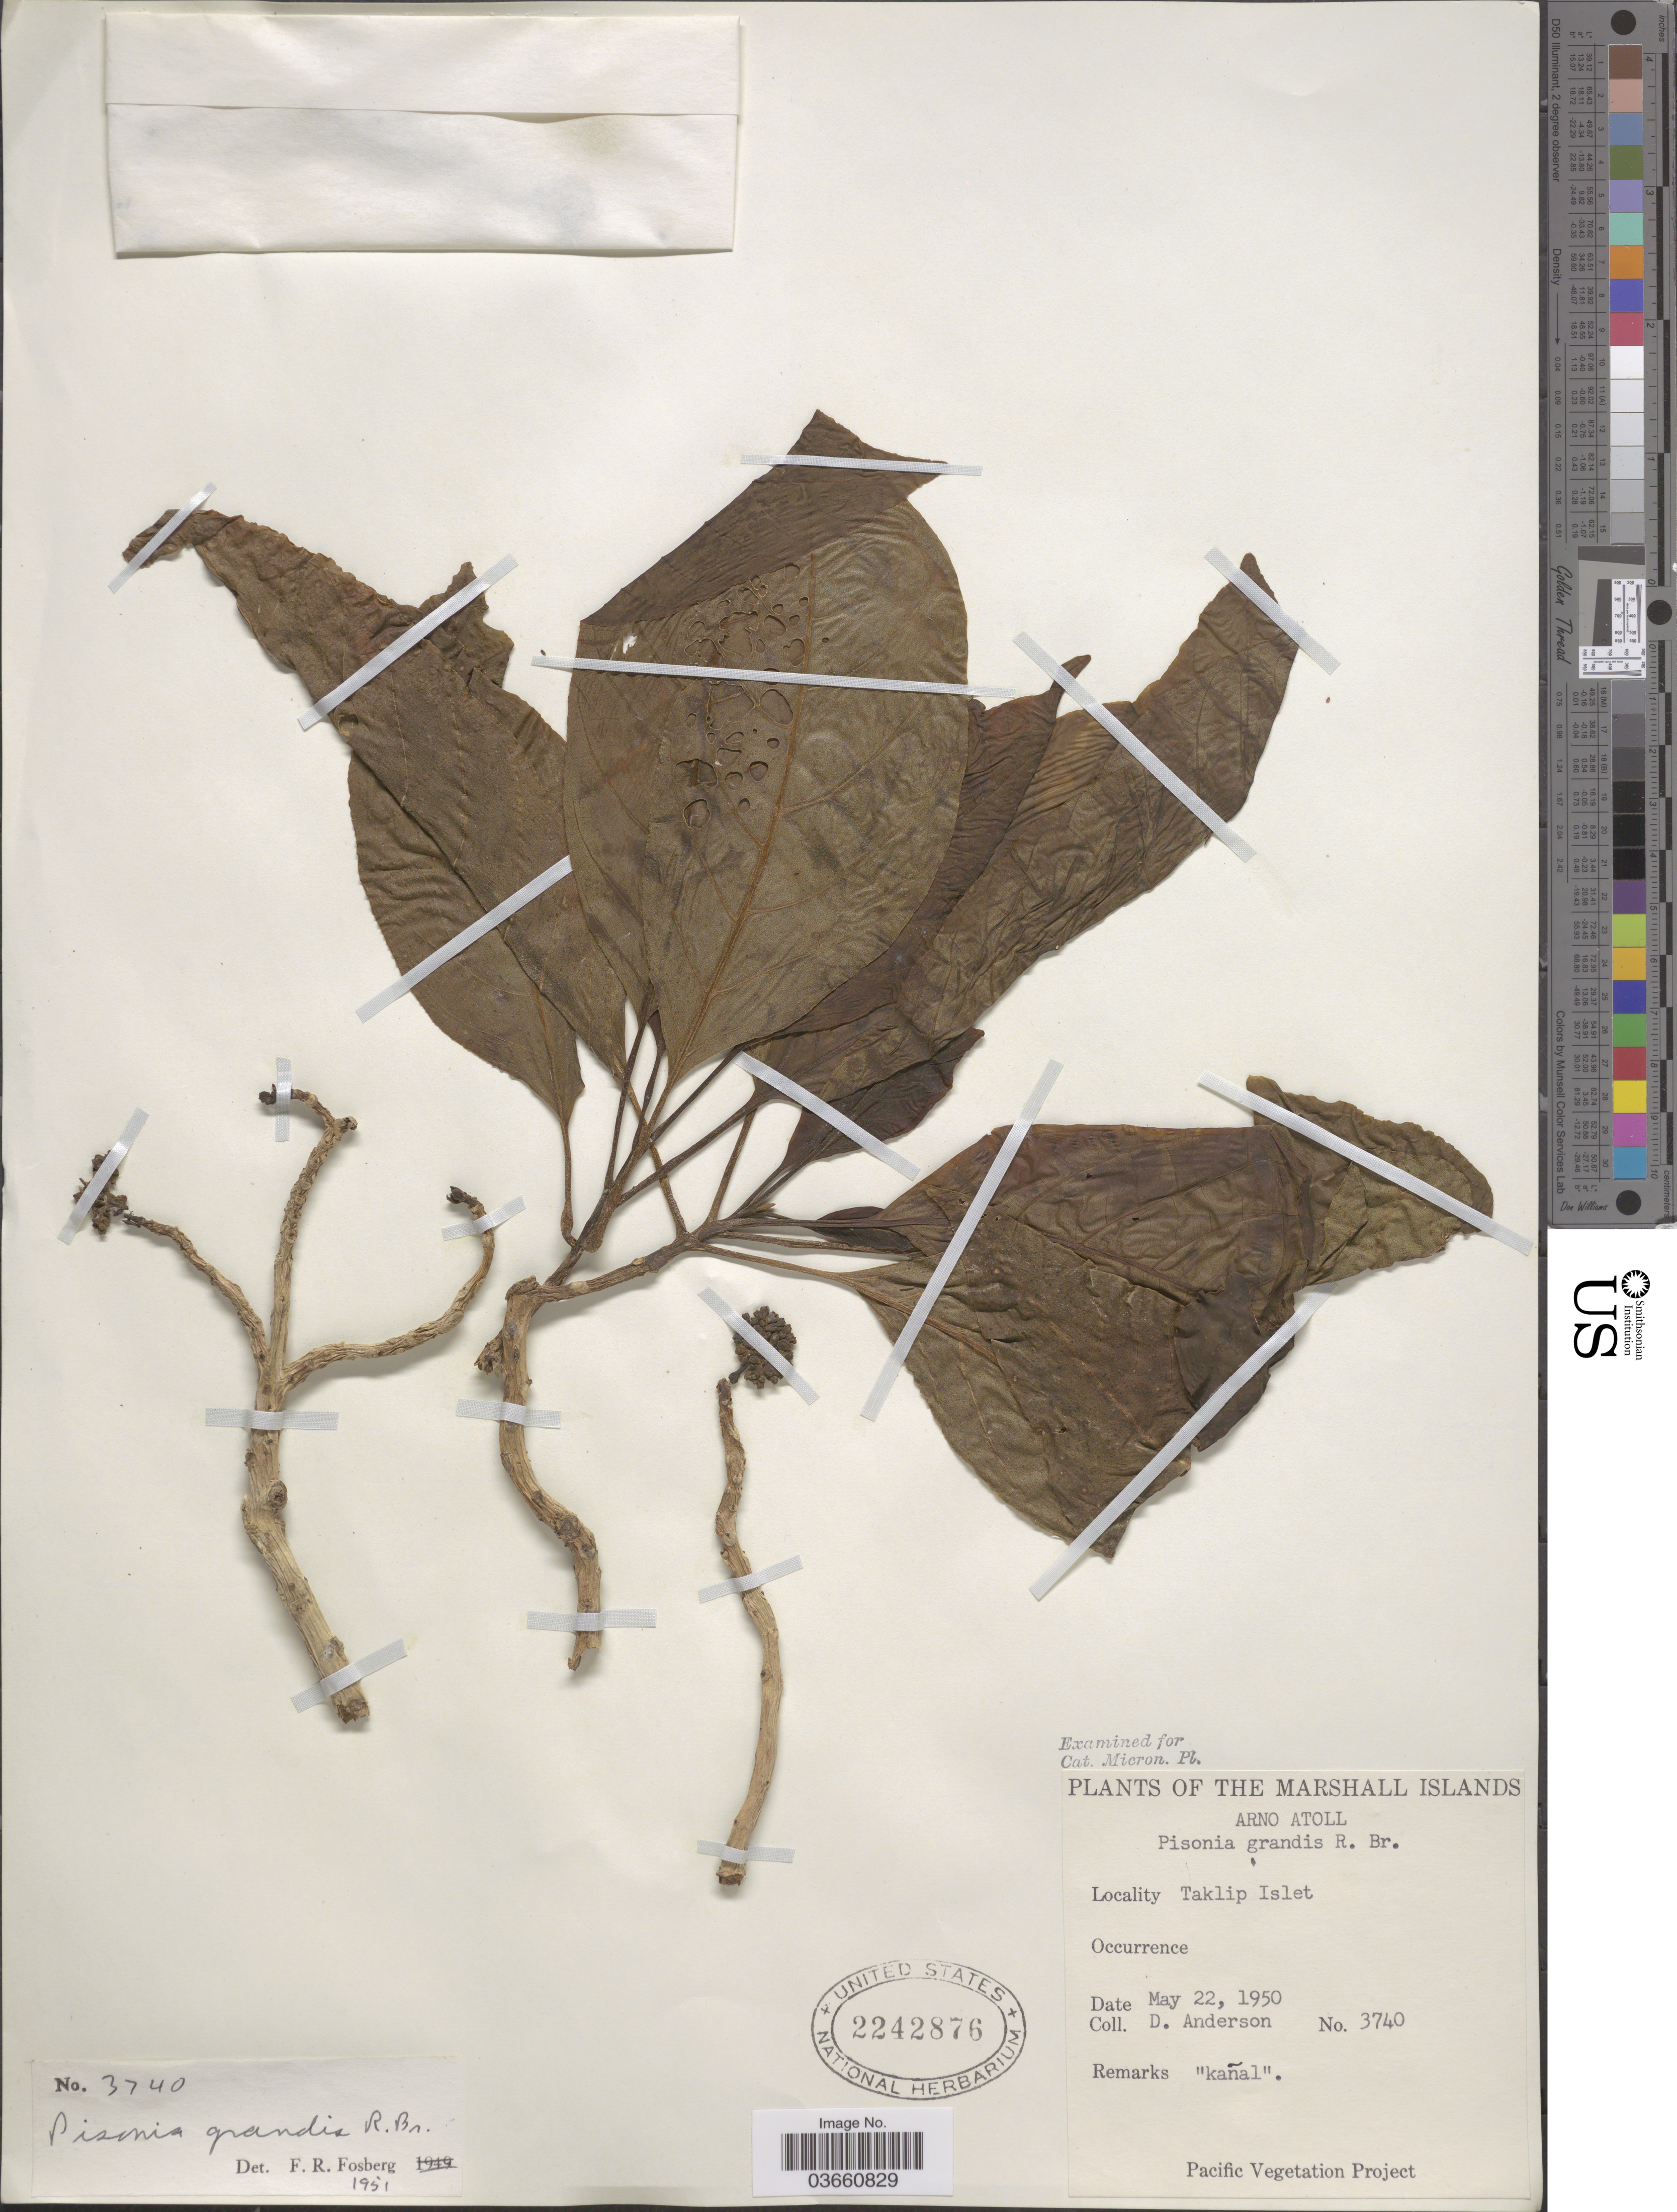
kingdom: Plantae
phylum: Tracheophyta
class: Magnoliopsida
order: Caryophyllales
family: Nyctaginaceae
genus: Pisonia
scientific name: Pisonia grandis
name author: R. Br.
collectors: D. Anderson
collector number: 3740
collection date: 1950-05-22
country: Marshall Islands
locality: Arno Atoll. Taklip Islet.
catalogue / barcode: US 2242876